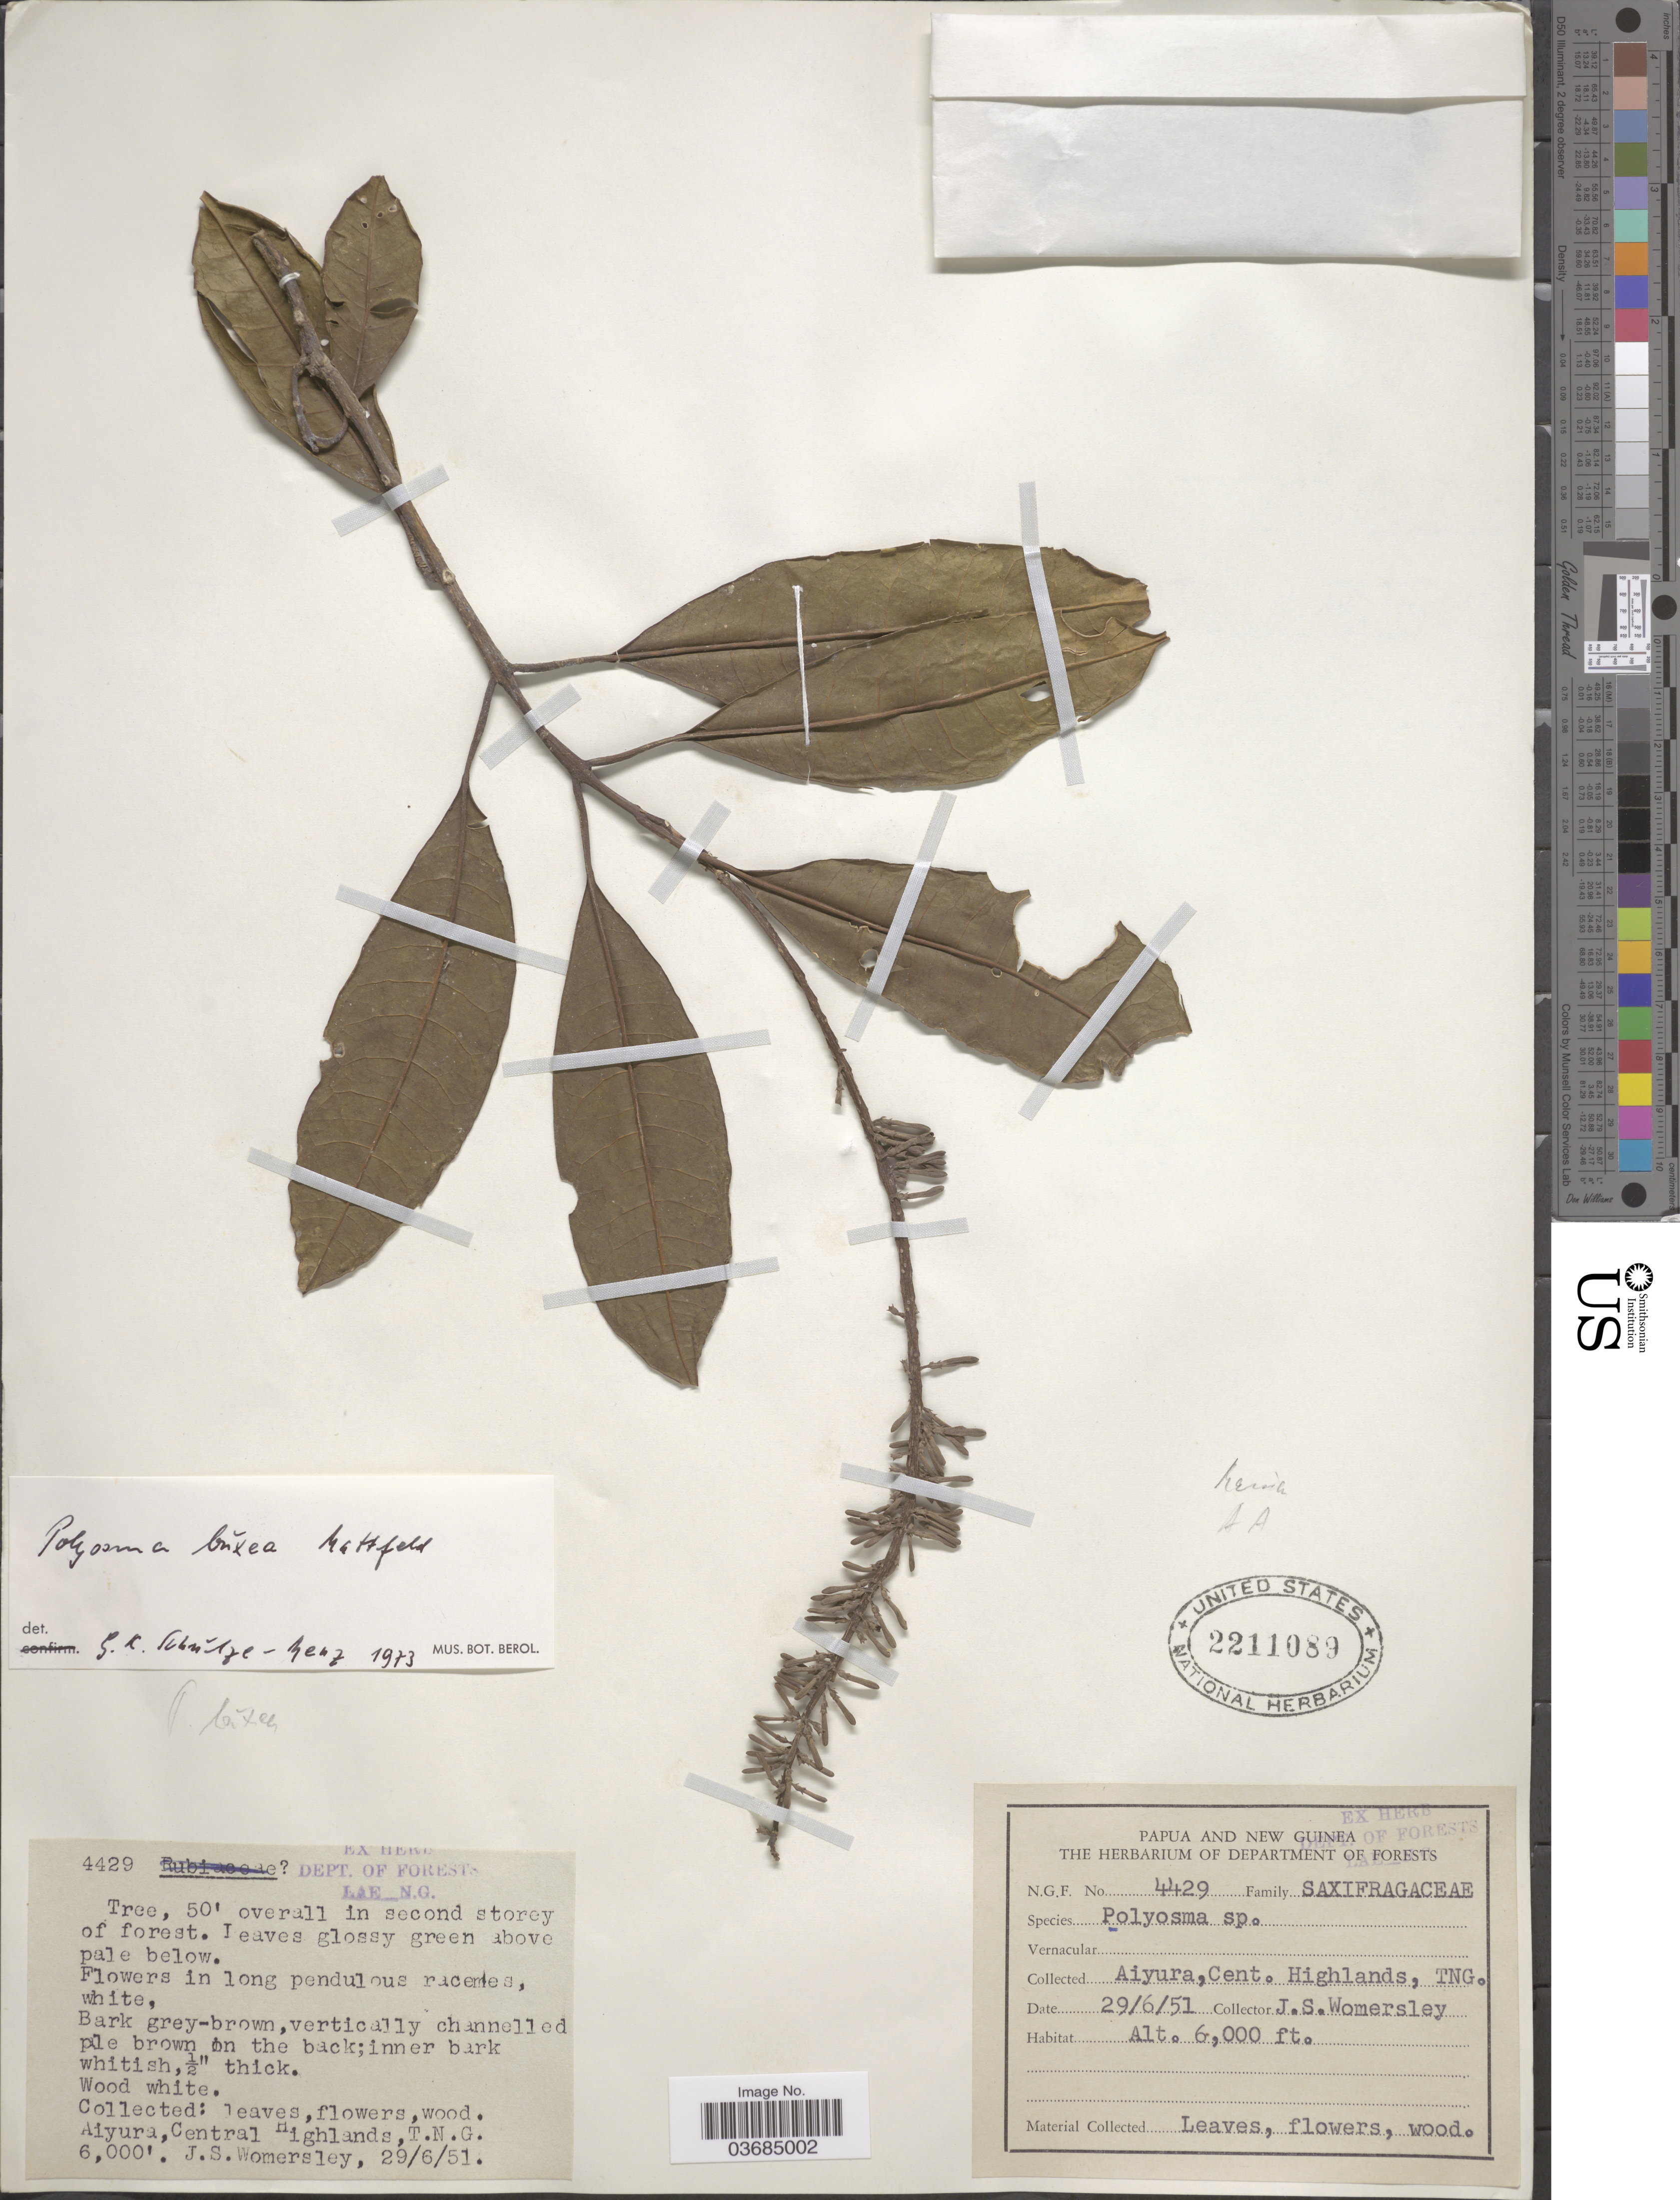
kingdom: Plantae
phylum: Tracheophyta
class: Magnoliopsida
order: Escalloniales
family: Escalloniaceae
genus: Polyosma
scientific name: Polyosma buxea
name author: Mattf.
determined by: Schulze-Menz, G. K. W.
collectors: J. S. Womersley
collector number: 4429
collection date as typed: Transcribed d/m/y: 29/6/51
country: Papua New Guinea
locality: Aiyura, Central Highlands, TNG.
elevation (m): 1829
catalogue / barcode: US 2211089